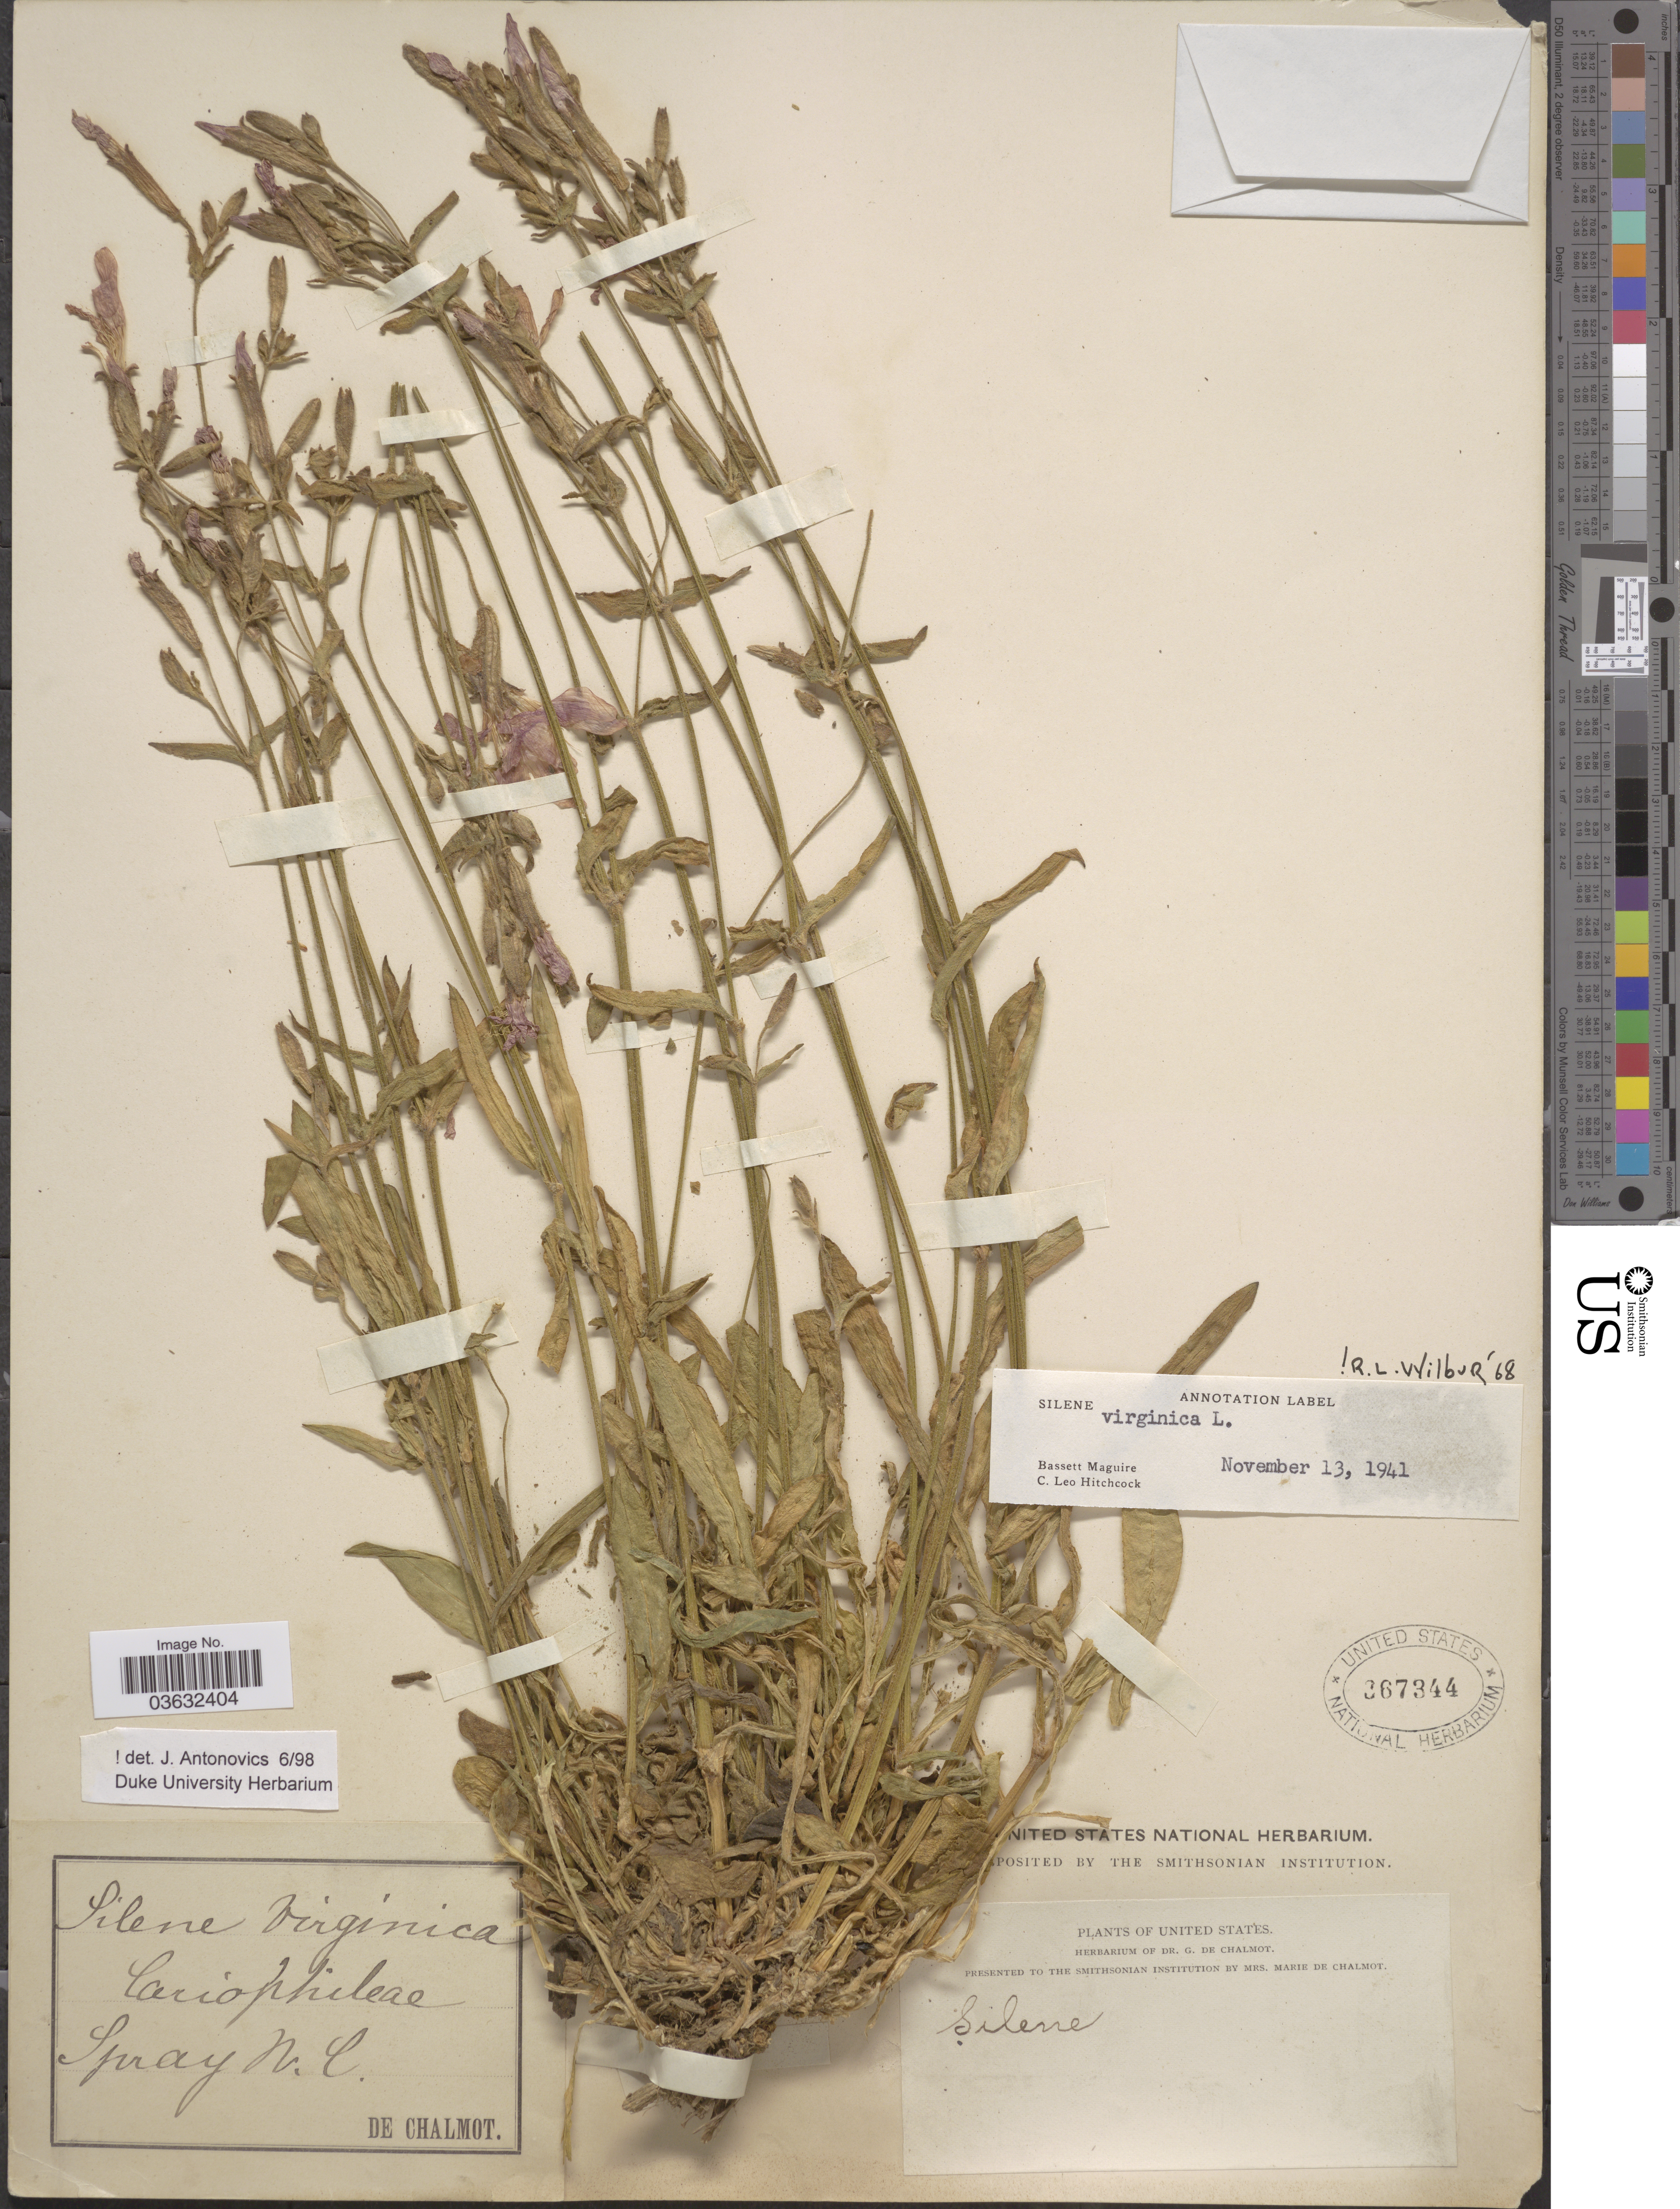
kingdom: Plantae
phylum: Tracheophyta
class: Magnoliopsida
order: Caryophyllales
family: Caryophyllaceae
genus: Silene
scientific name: Silene virginica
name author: L.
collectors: G. de Chalmot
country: United States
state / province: North Carolina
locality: Spray.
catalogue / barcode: US 367344